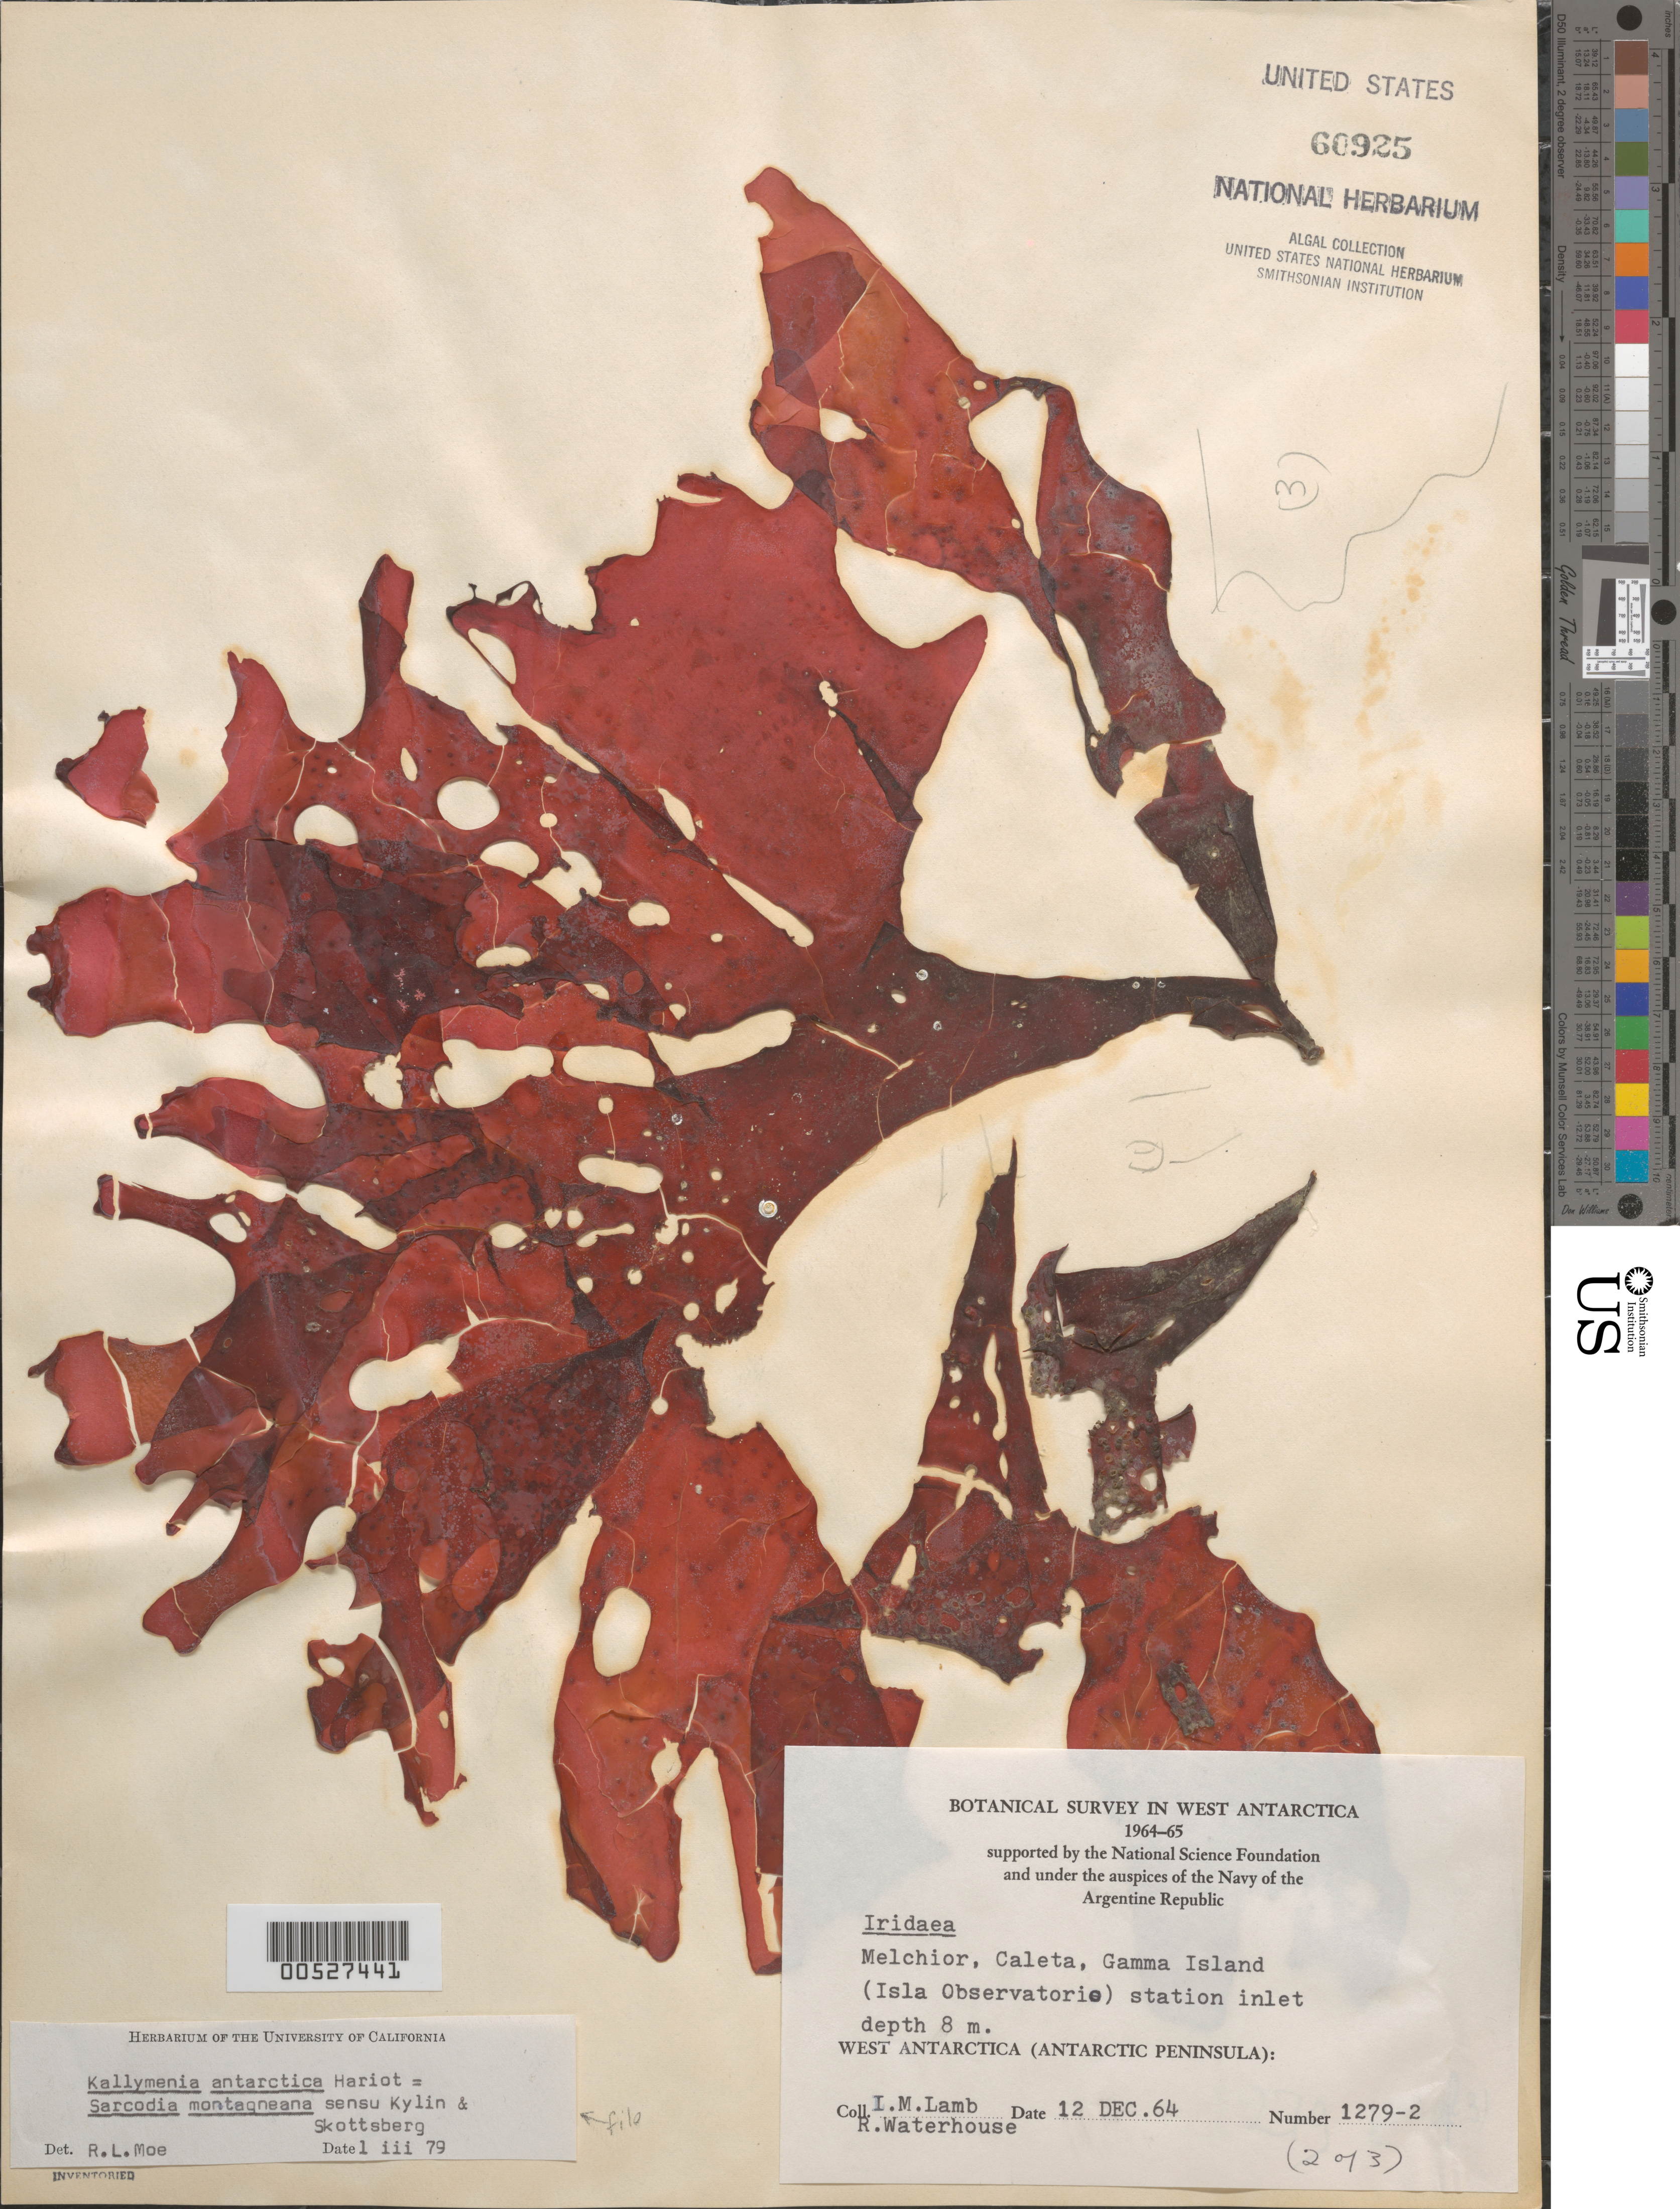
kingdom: Plantae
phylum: Rhodophyta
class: Florideophyceae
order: Gigartinales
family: Sarcodiaceae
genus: Sarcodia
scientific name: Sarcodia montagneana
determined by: Moe, R. L.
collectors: I. M. Lamb & R. Waterhouse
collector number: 1279-2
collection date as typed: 12 Dec 1964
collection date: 1964-12-12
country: Antarctica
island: Gamma Island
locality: Melchior Caleta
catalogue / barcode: US 60925